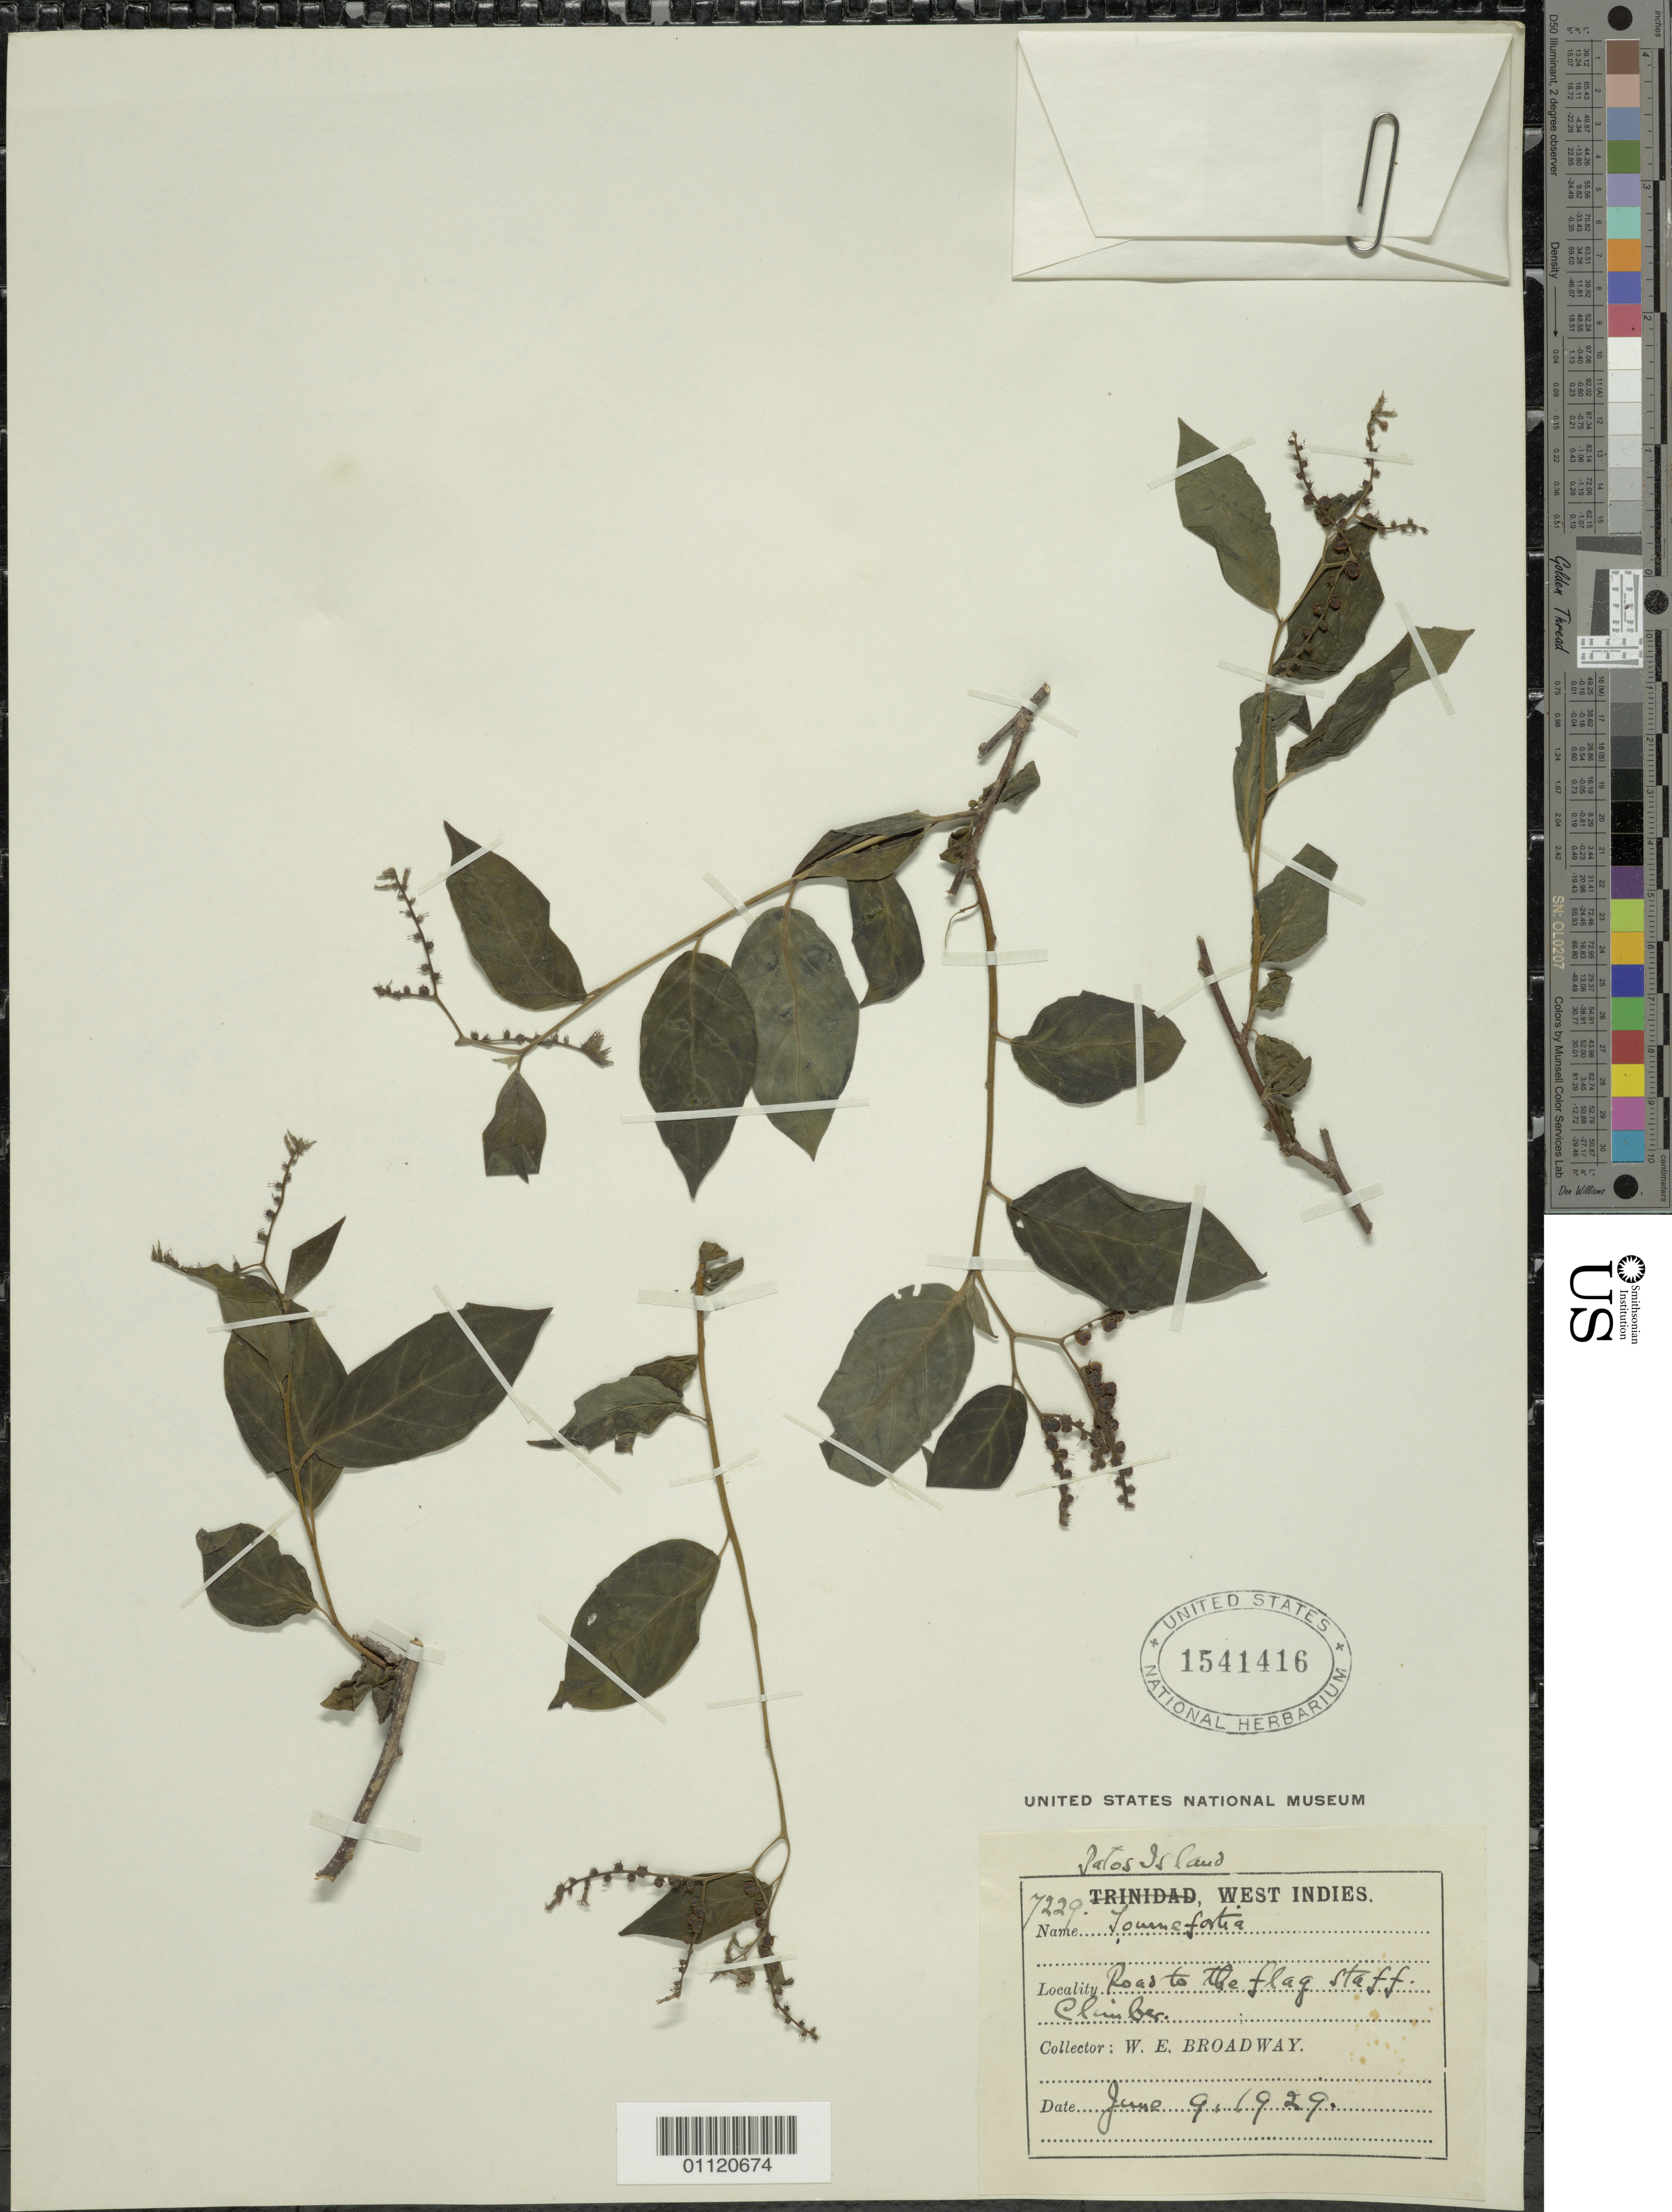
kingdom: Plantae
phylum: Tracheophyta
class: Magnoliopsida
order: Boraginales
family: Heliotropiaceae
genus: Tournefortia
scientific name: Tournefortia volubilis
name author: L.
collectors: W. E. Broadway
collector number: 7229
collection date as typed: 09 Jun 1929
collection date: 1929-06-09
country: Trinidad and Tobago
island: Patos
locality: Road to the flag staff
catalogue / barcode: US 1541416